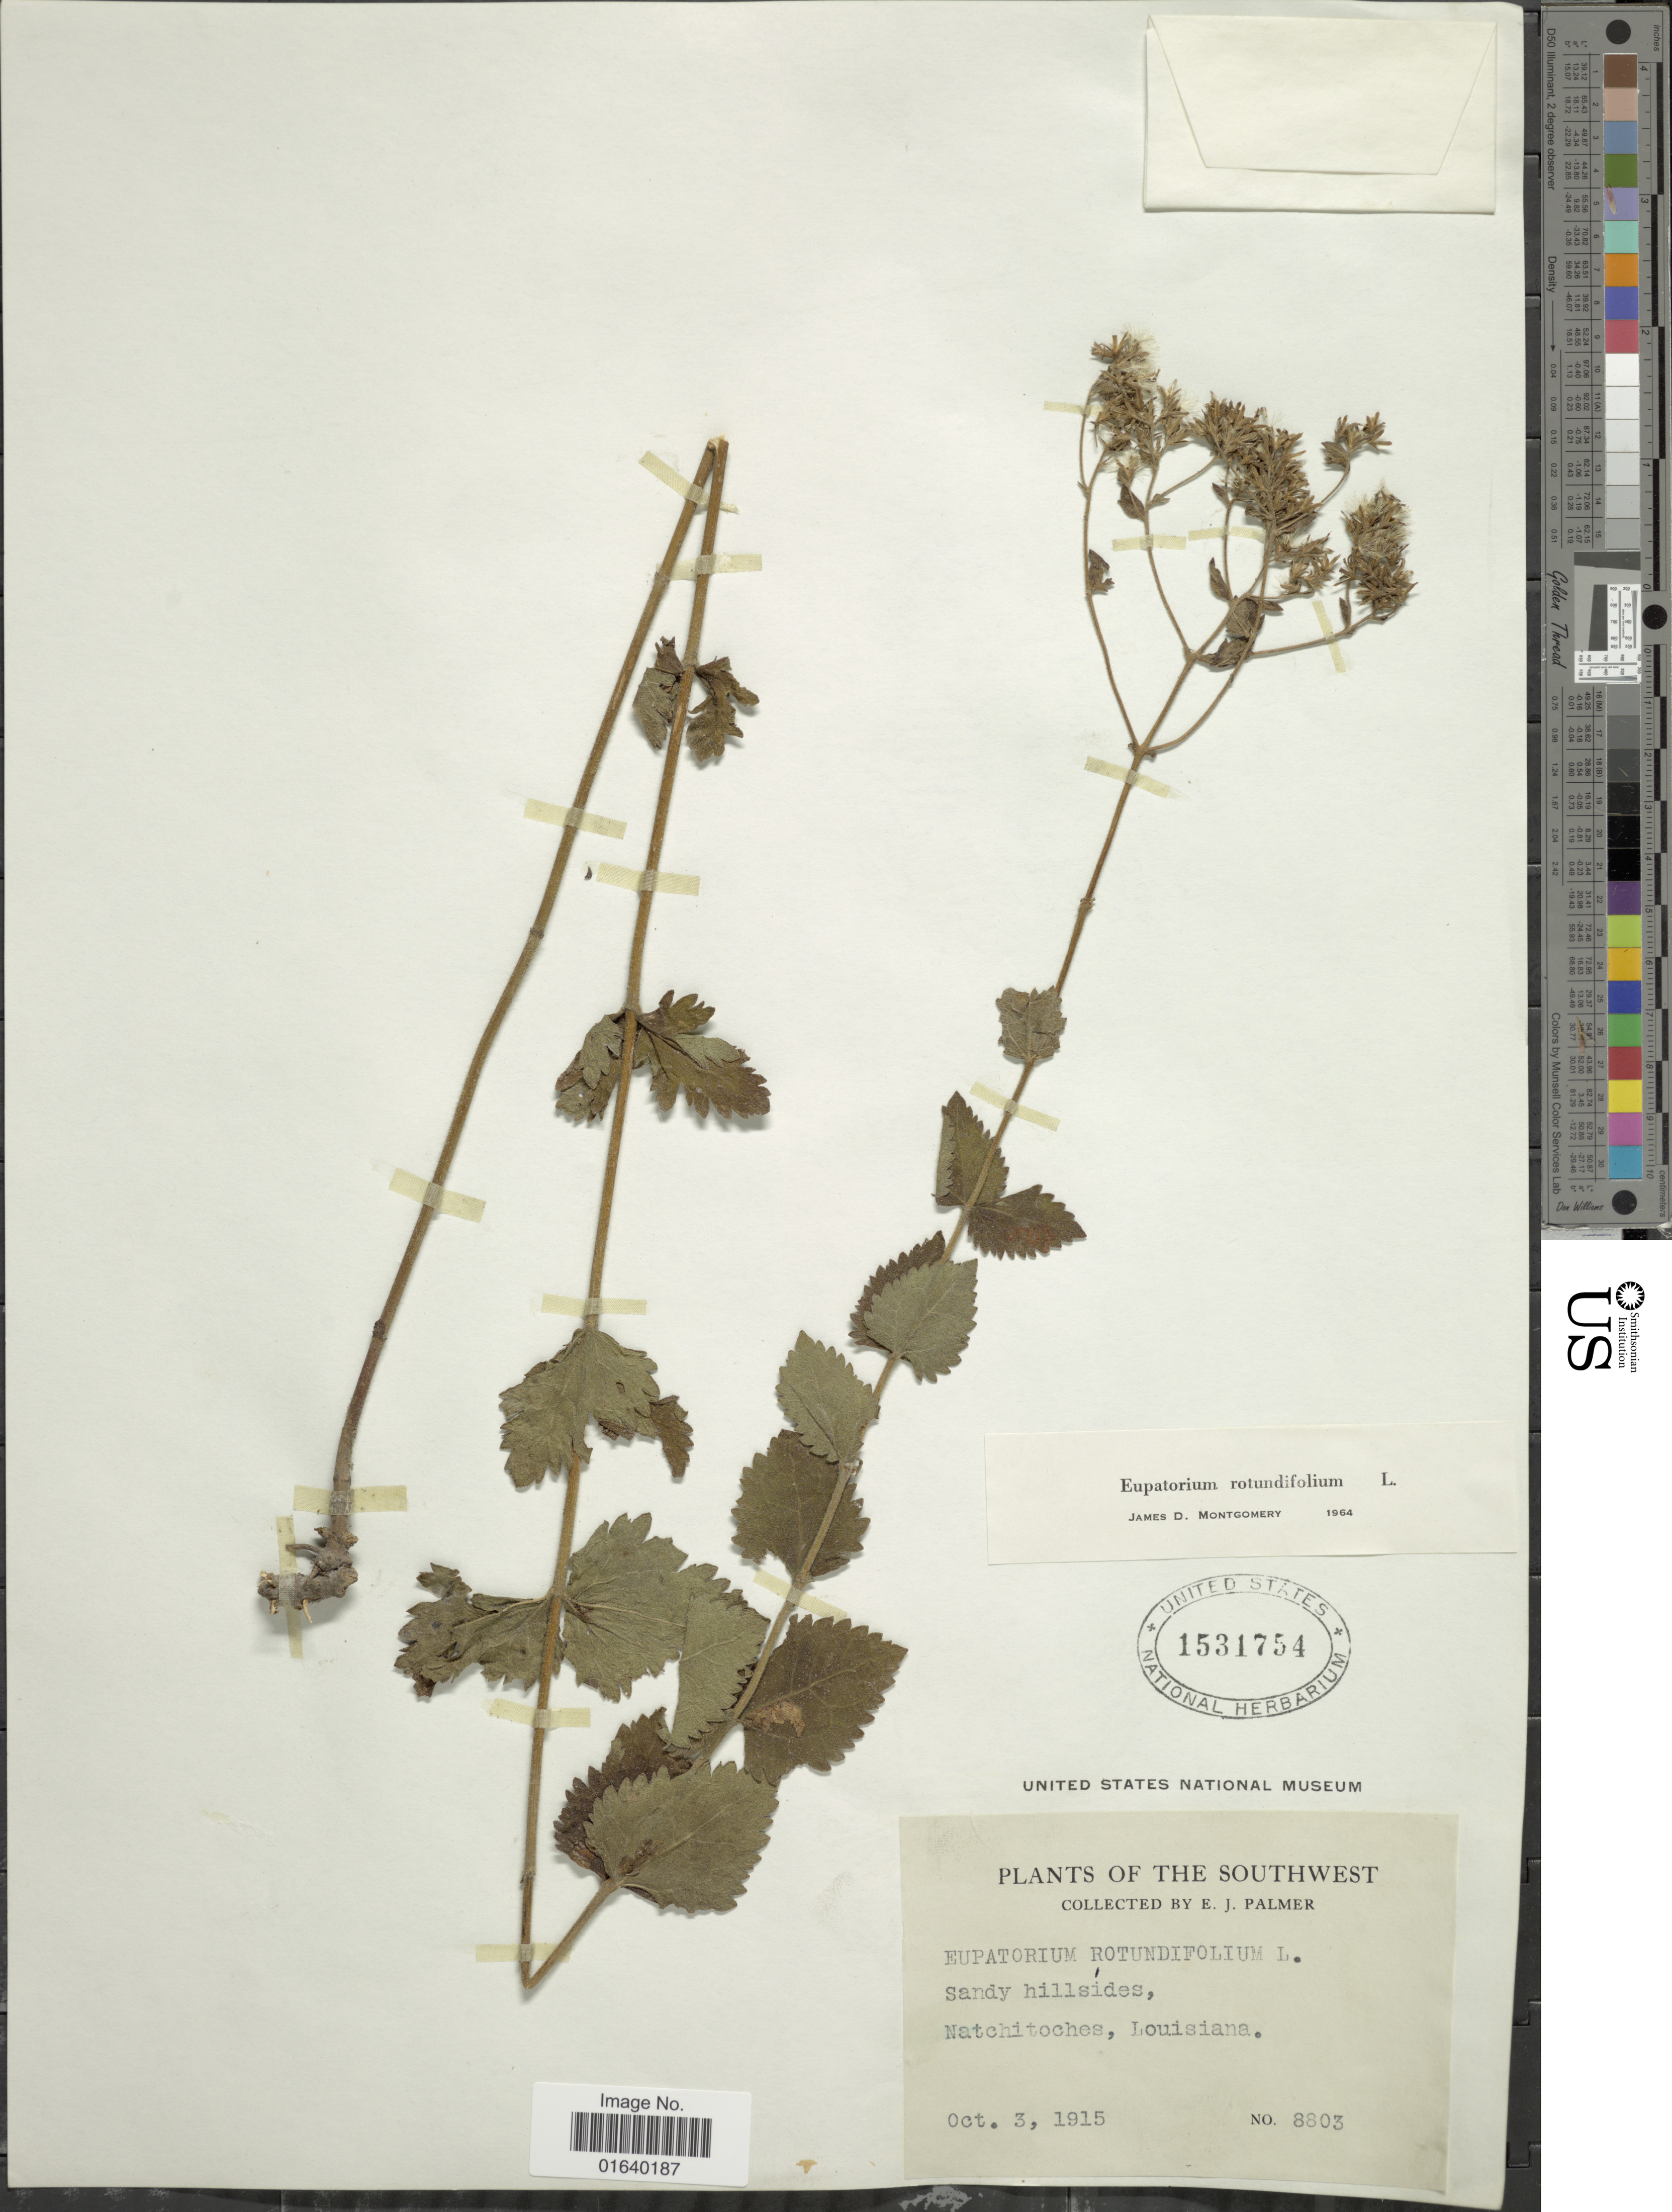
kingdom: Plantae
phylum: Tracheophyta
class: Magnoliopsida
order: Asterales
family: Asteraceae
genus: Eupatorium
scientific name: Eupatorium rotundifolium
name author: L.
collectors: E. J. Palmer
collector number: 8803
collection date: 1915-10-03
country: United States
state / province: Louisiana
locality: The Southwest, Sandy hillsides, Natchitoches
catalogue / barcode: US 1531754